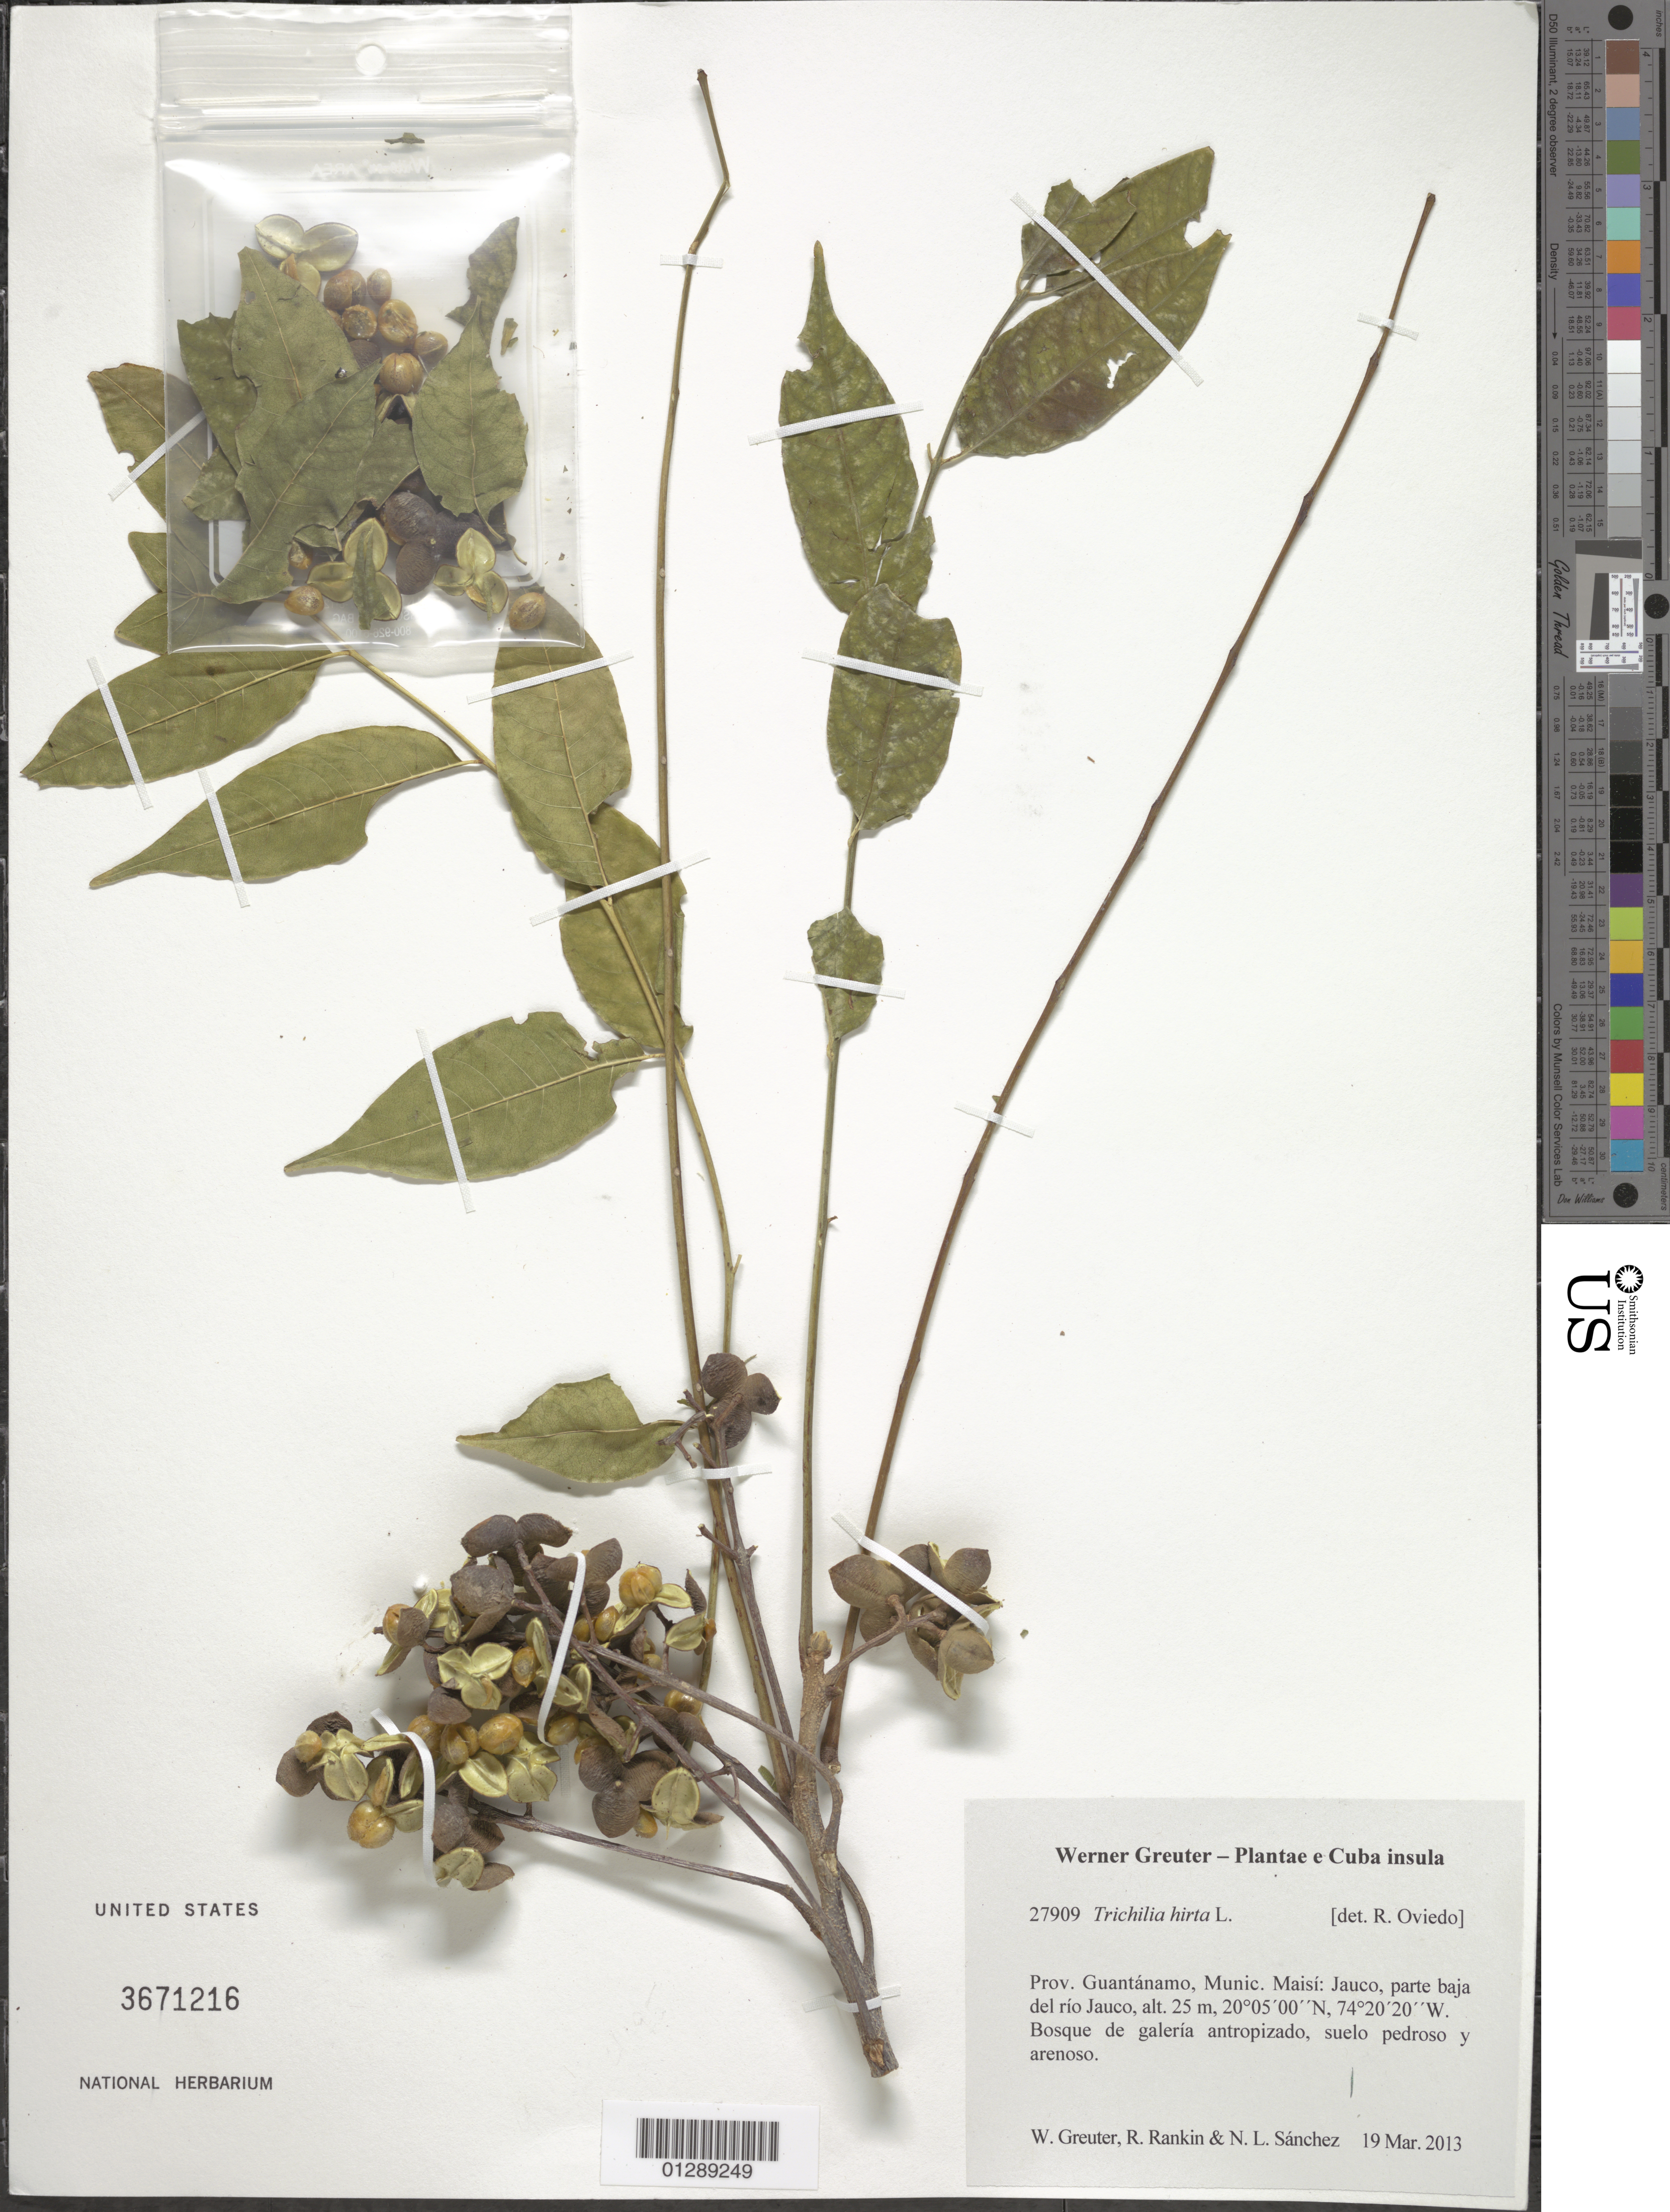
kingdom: Plantae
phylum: Tracheophyta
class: Magnoliopsida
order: Sapindales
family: Meliaceae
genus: Trichilia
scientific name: Trichilia hirta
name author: L.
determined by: Oviedo, R.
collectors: W. R. Greuter, R. Rankin Rodriguez & N. Sanchez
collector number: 27909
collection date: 2013-03-19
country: Cuba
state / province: Guantanamo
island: Cuba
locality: Munic. Maisí: Jauco, parte baja del río Jauco.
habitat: Bosque de galería antropizado, suelo pedroso y arenoso.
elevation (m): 25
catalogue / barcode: US 3671216